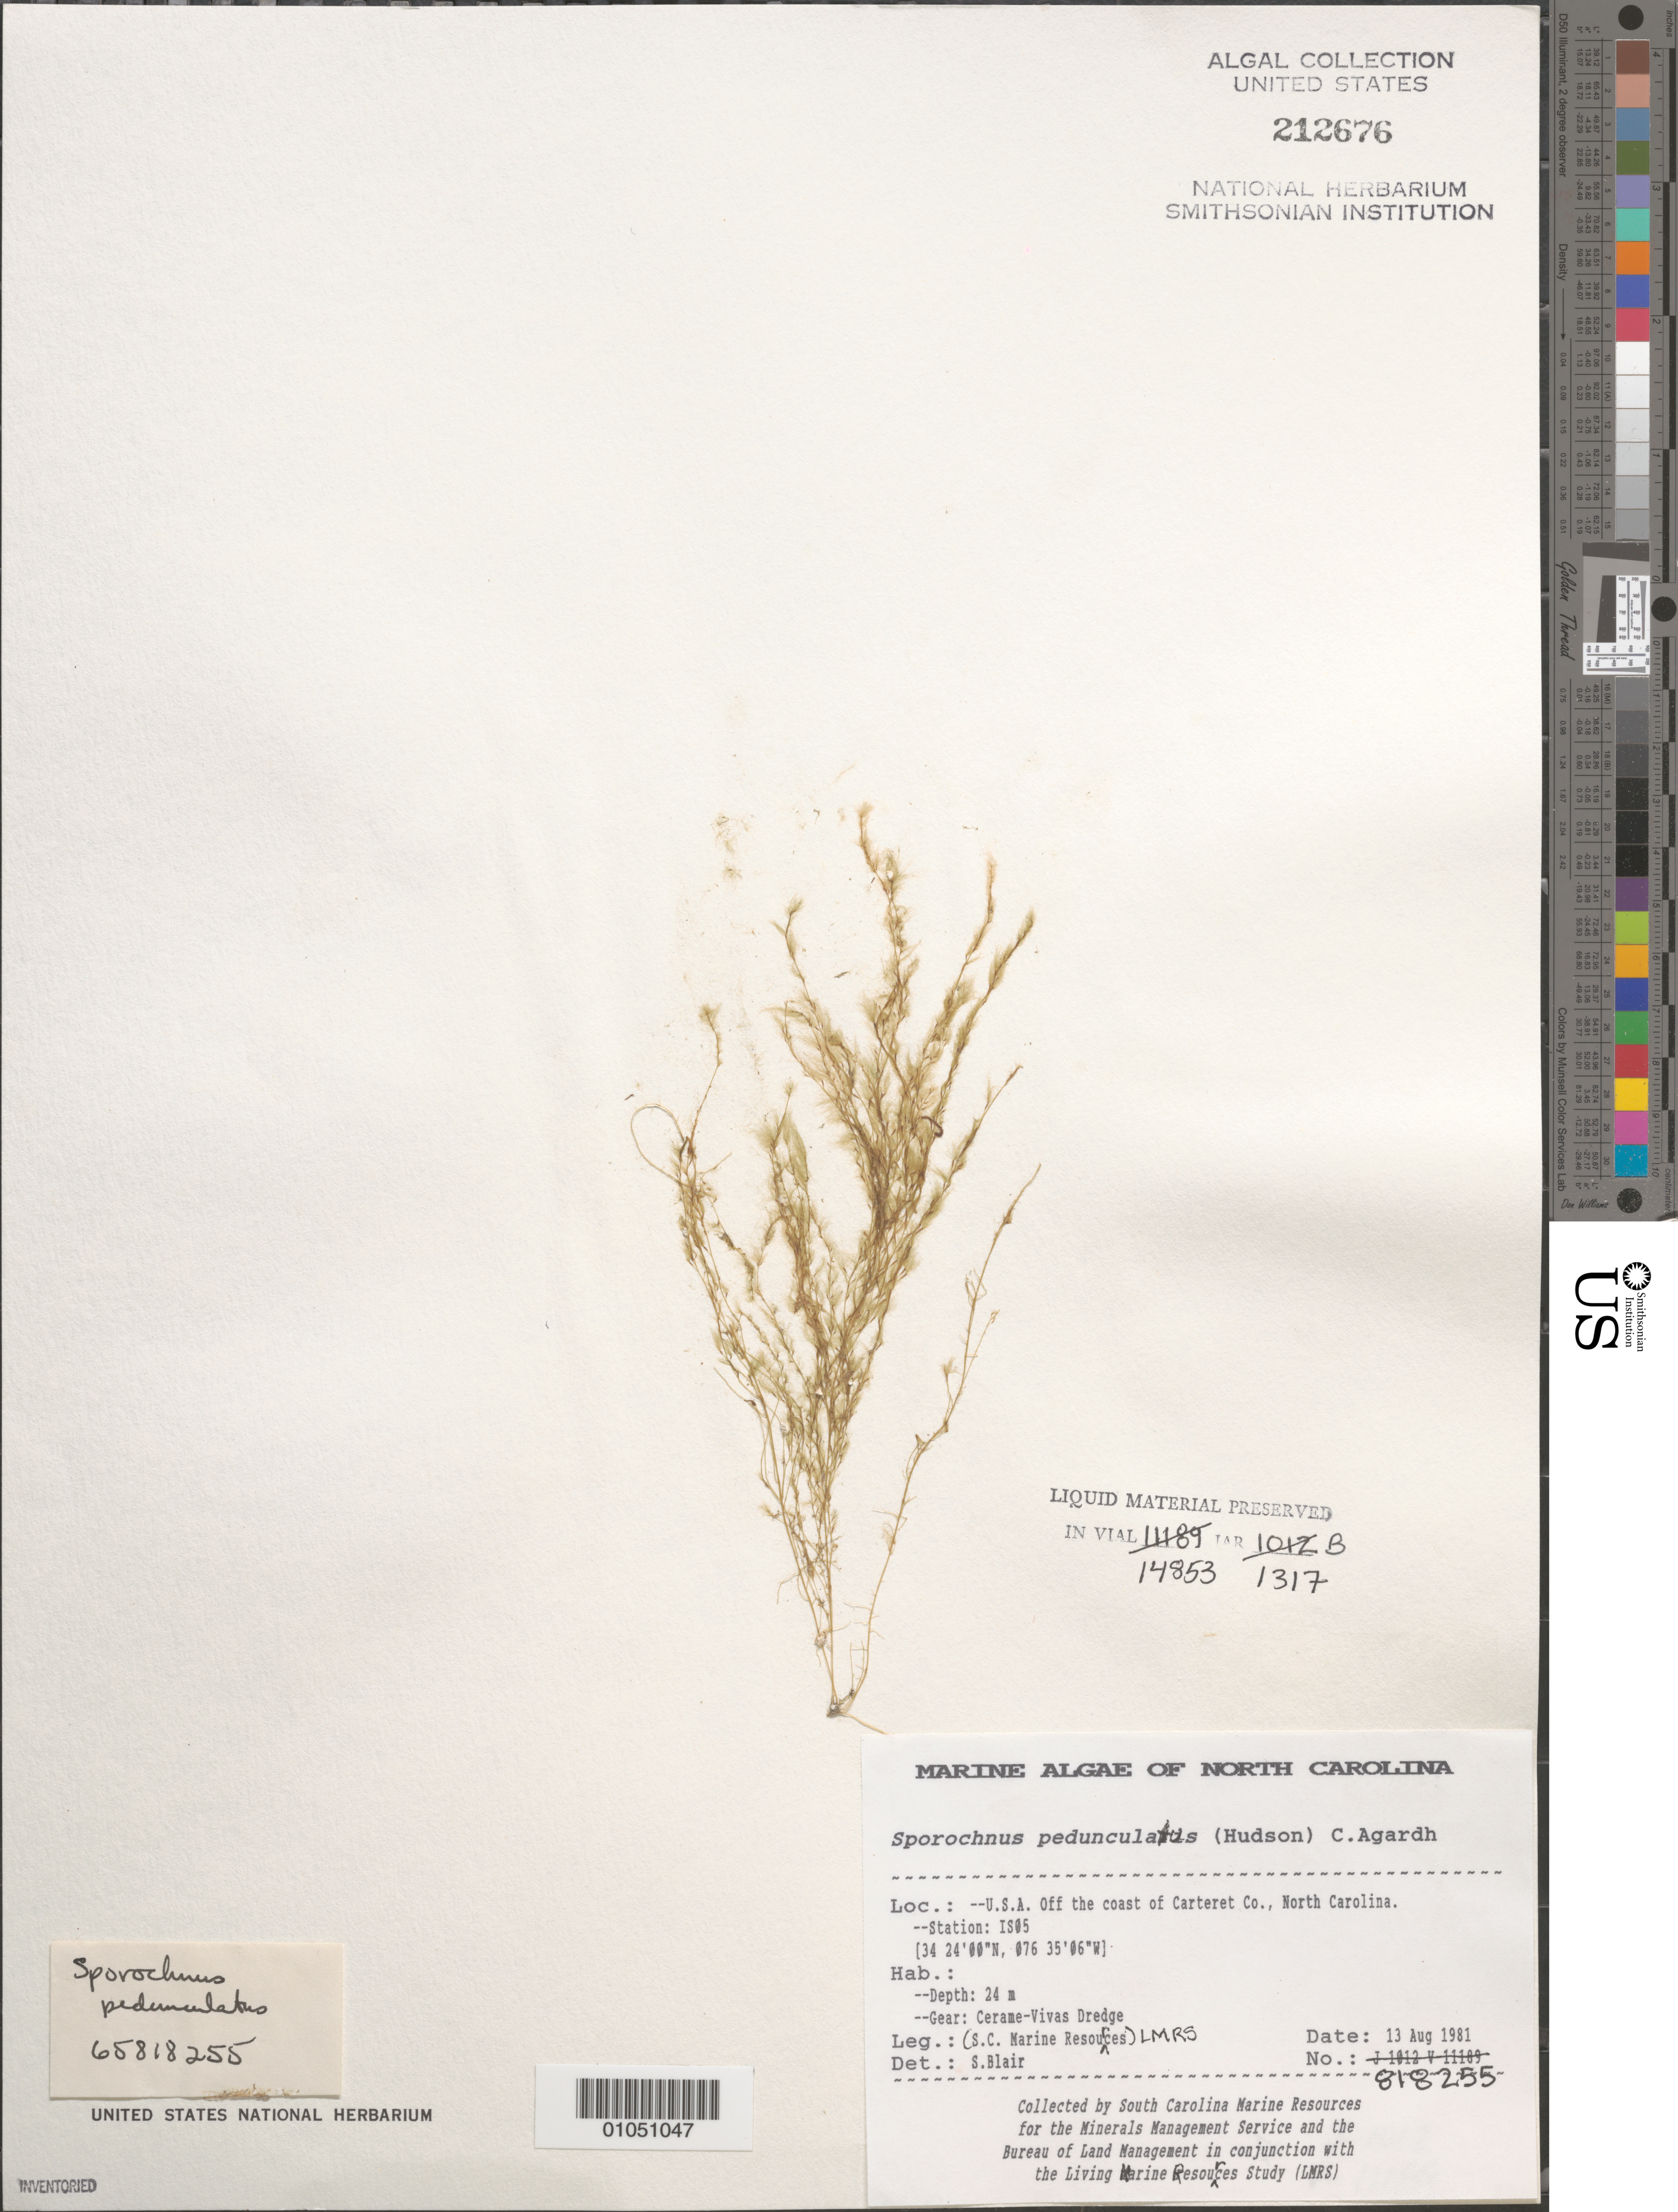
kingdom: Chromista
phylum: Ochrophyta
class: Phaeophyceae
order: Sporochnales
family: Sporochnaceae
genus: Sporochnus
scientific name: Sporochnus pedunculatus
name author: (Huds.) C. Agardh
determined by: Blair, S. M.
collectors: LMRS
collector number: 818255 (Station IS05)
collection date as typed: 13 Aug 1981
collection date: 1981-08-13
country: United States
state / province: North Carolina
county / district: Carteret County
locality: North Atlantic Ocean off coast of Carteret County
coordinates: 34 24'00"N, 076 35'06"W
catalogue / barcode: US 212676